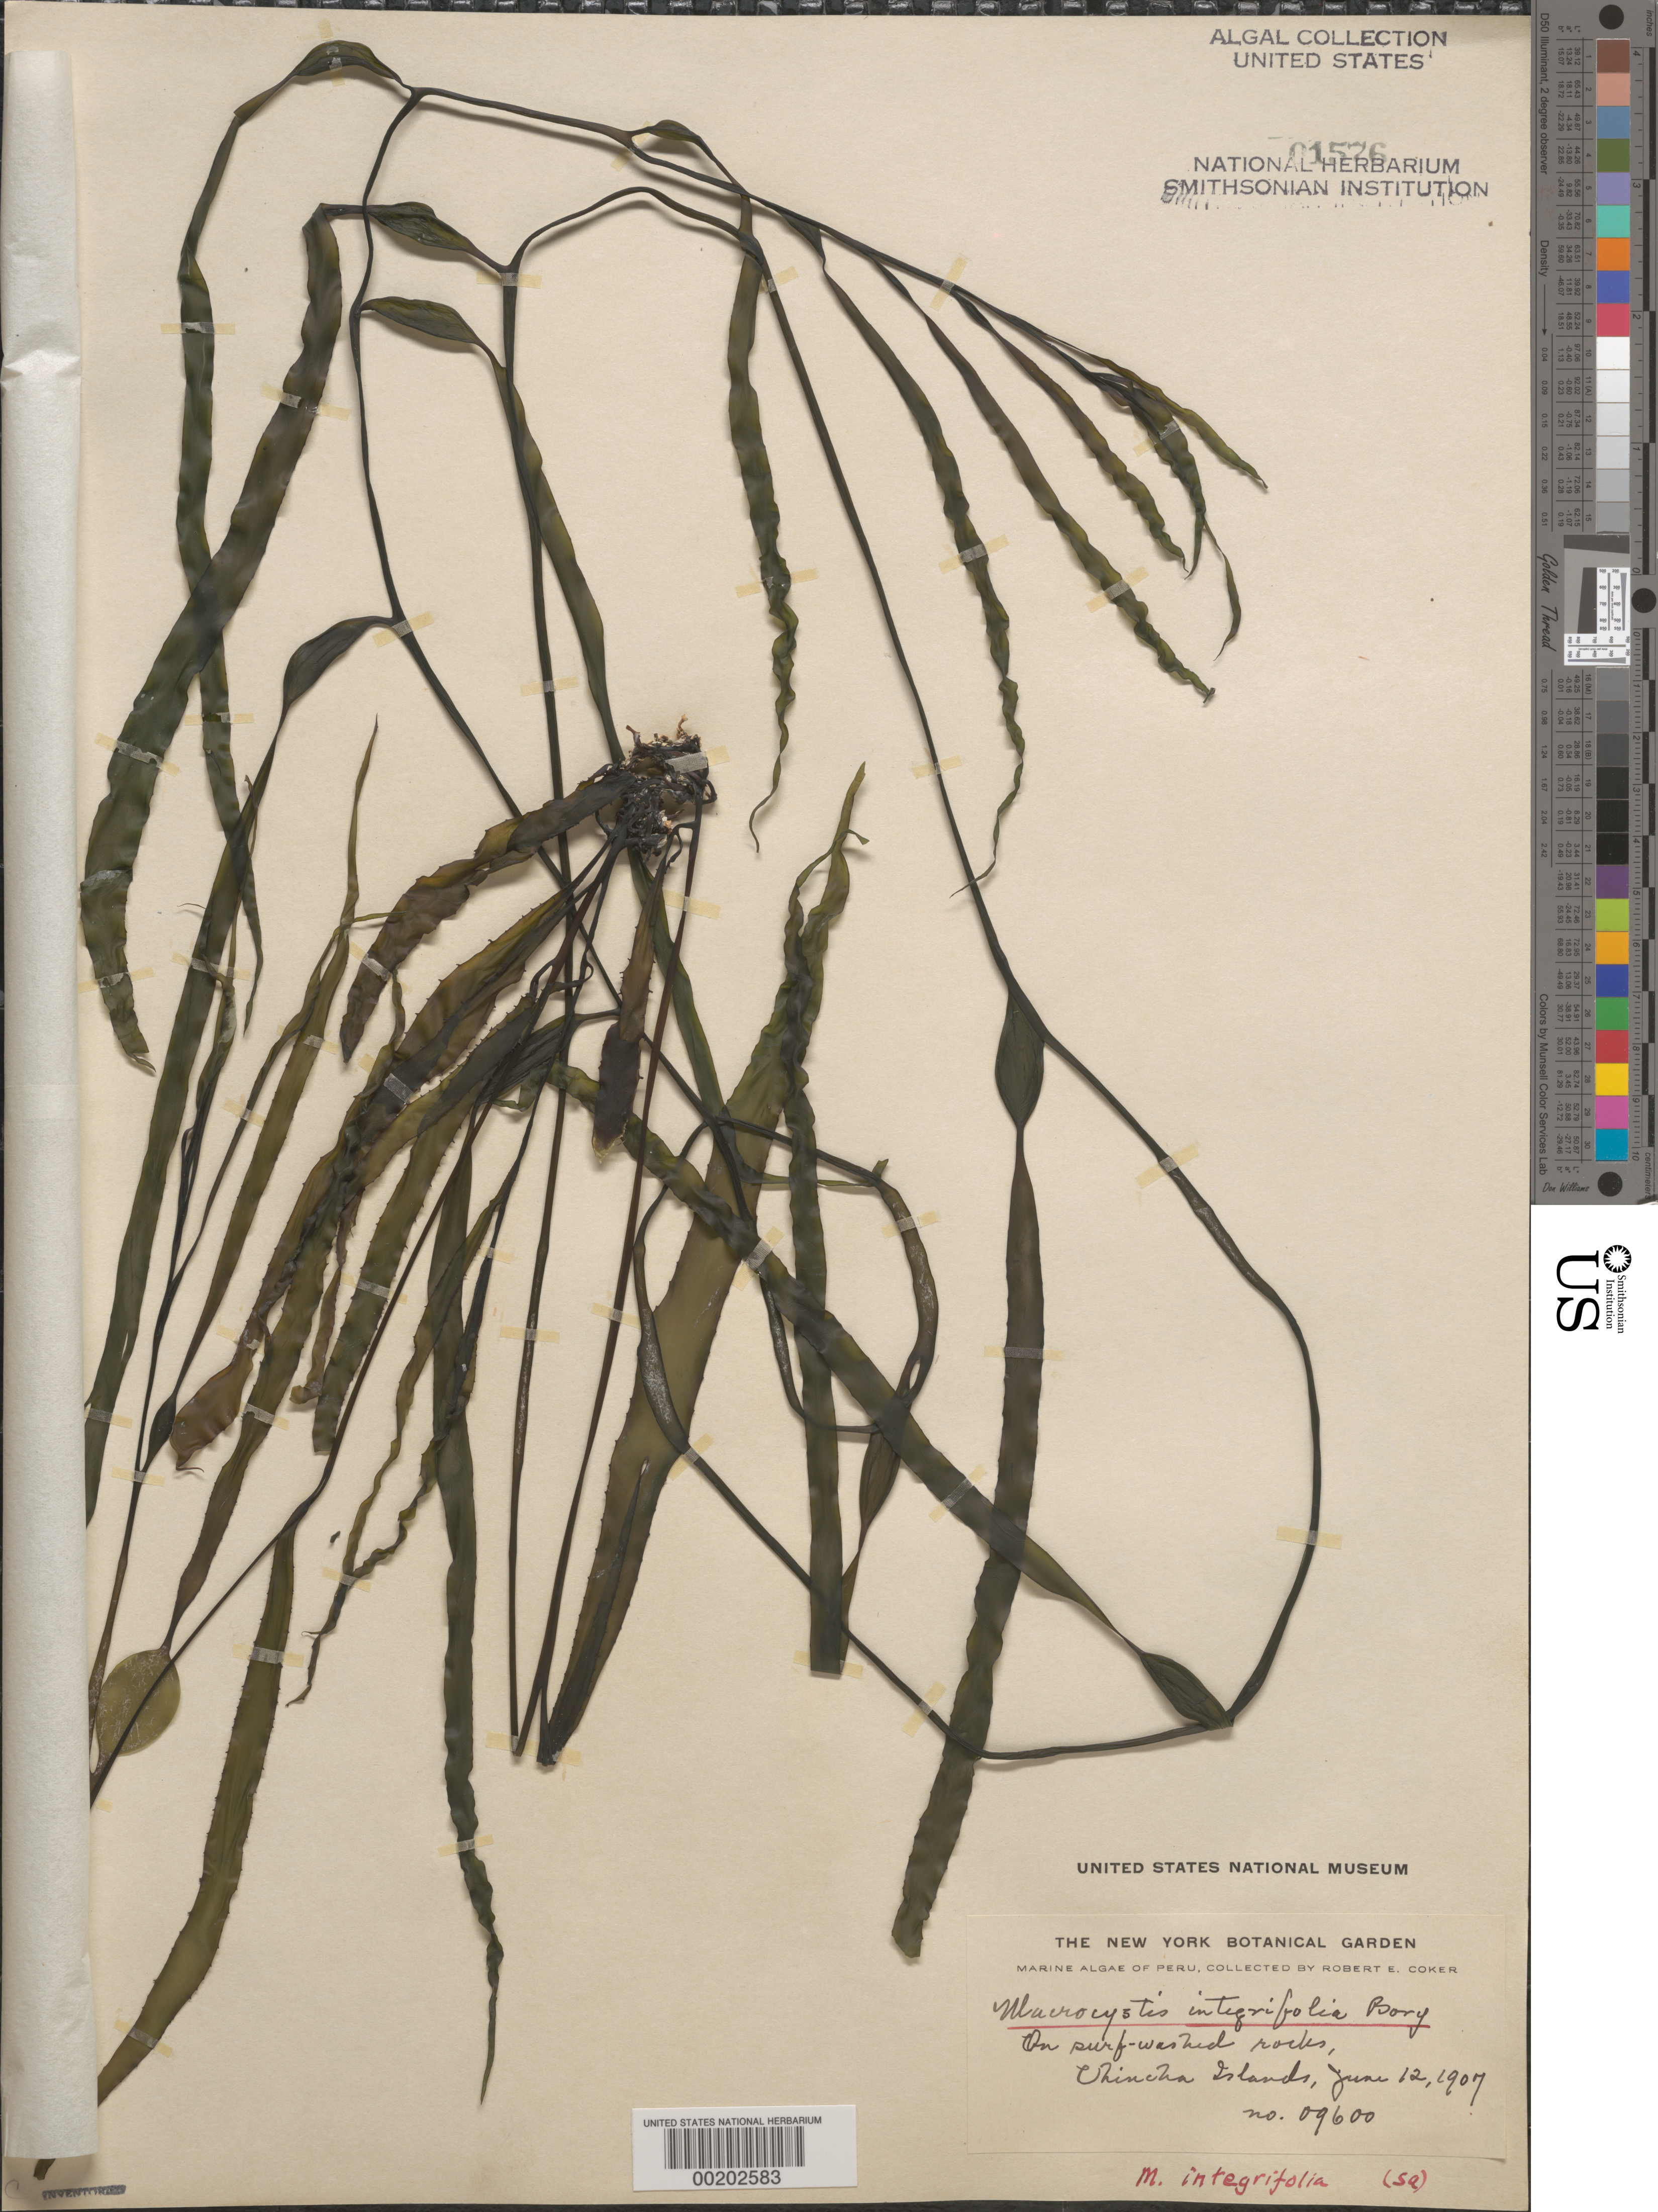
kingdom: Chromista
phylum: Ochrophyta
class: Phaeophyceae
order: Laminariales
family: Laminariaceae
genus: Macrocystis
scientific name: Macrocystis pyrifera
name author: (L.) C. Agardh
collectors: R. Coker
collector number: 09600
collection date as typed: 12 Jun 1907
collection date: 1907-06-12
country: Peru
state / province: Ica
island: Islas de Chincha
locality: Islas de Chincha (Chincha Islands)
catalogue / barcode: US 1576